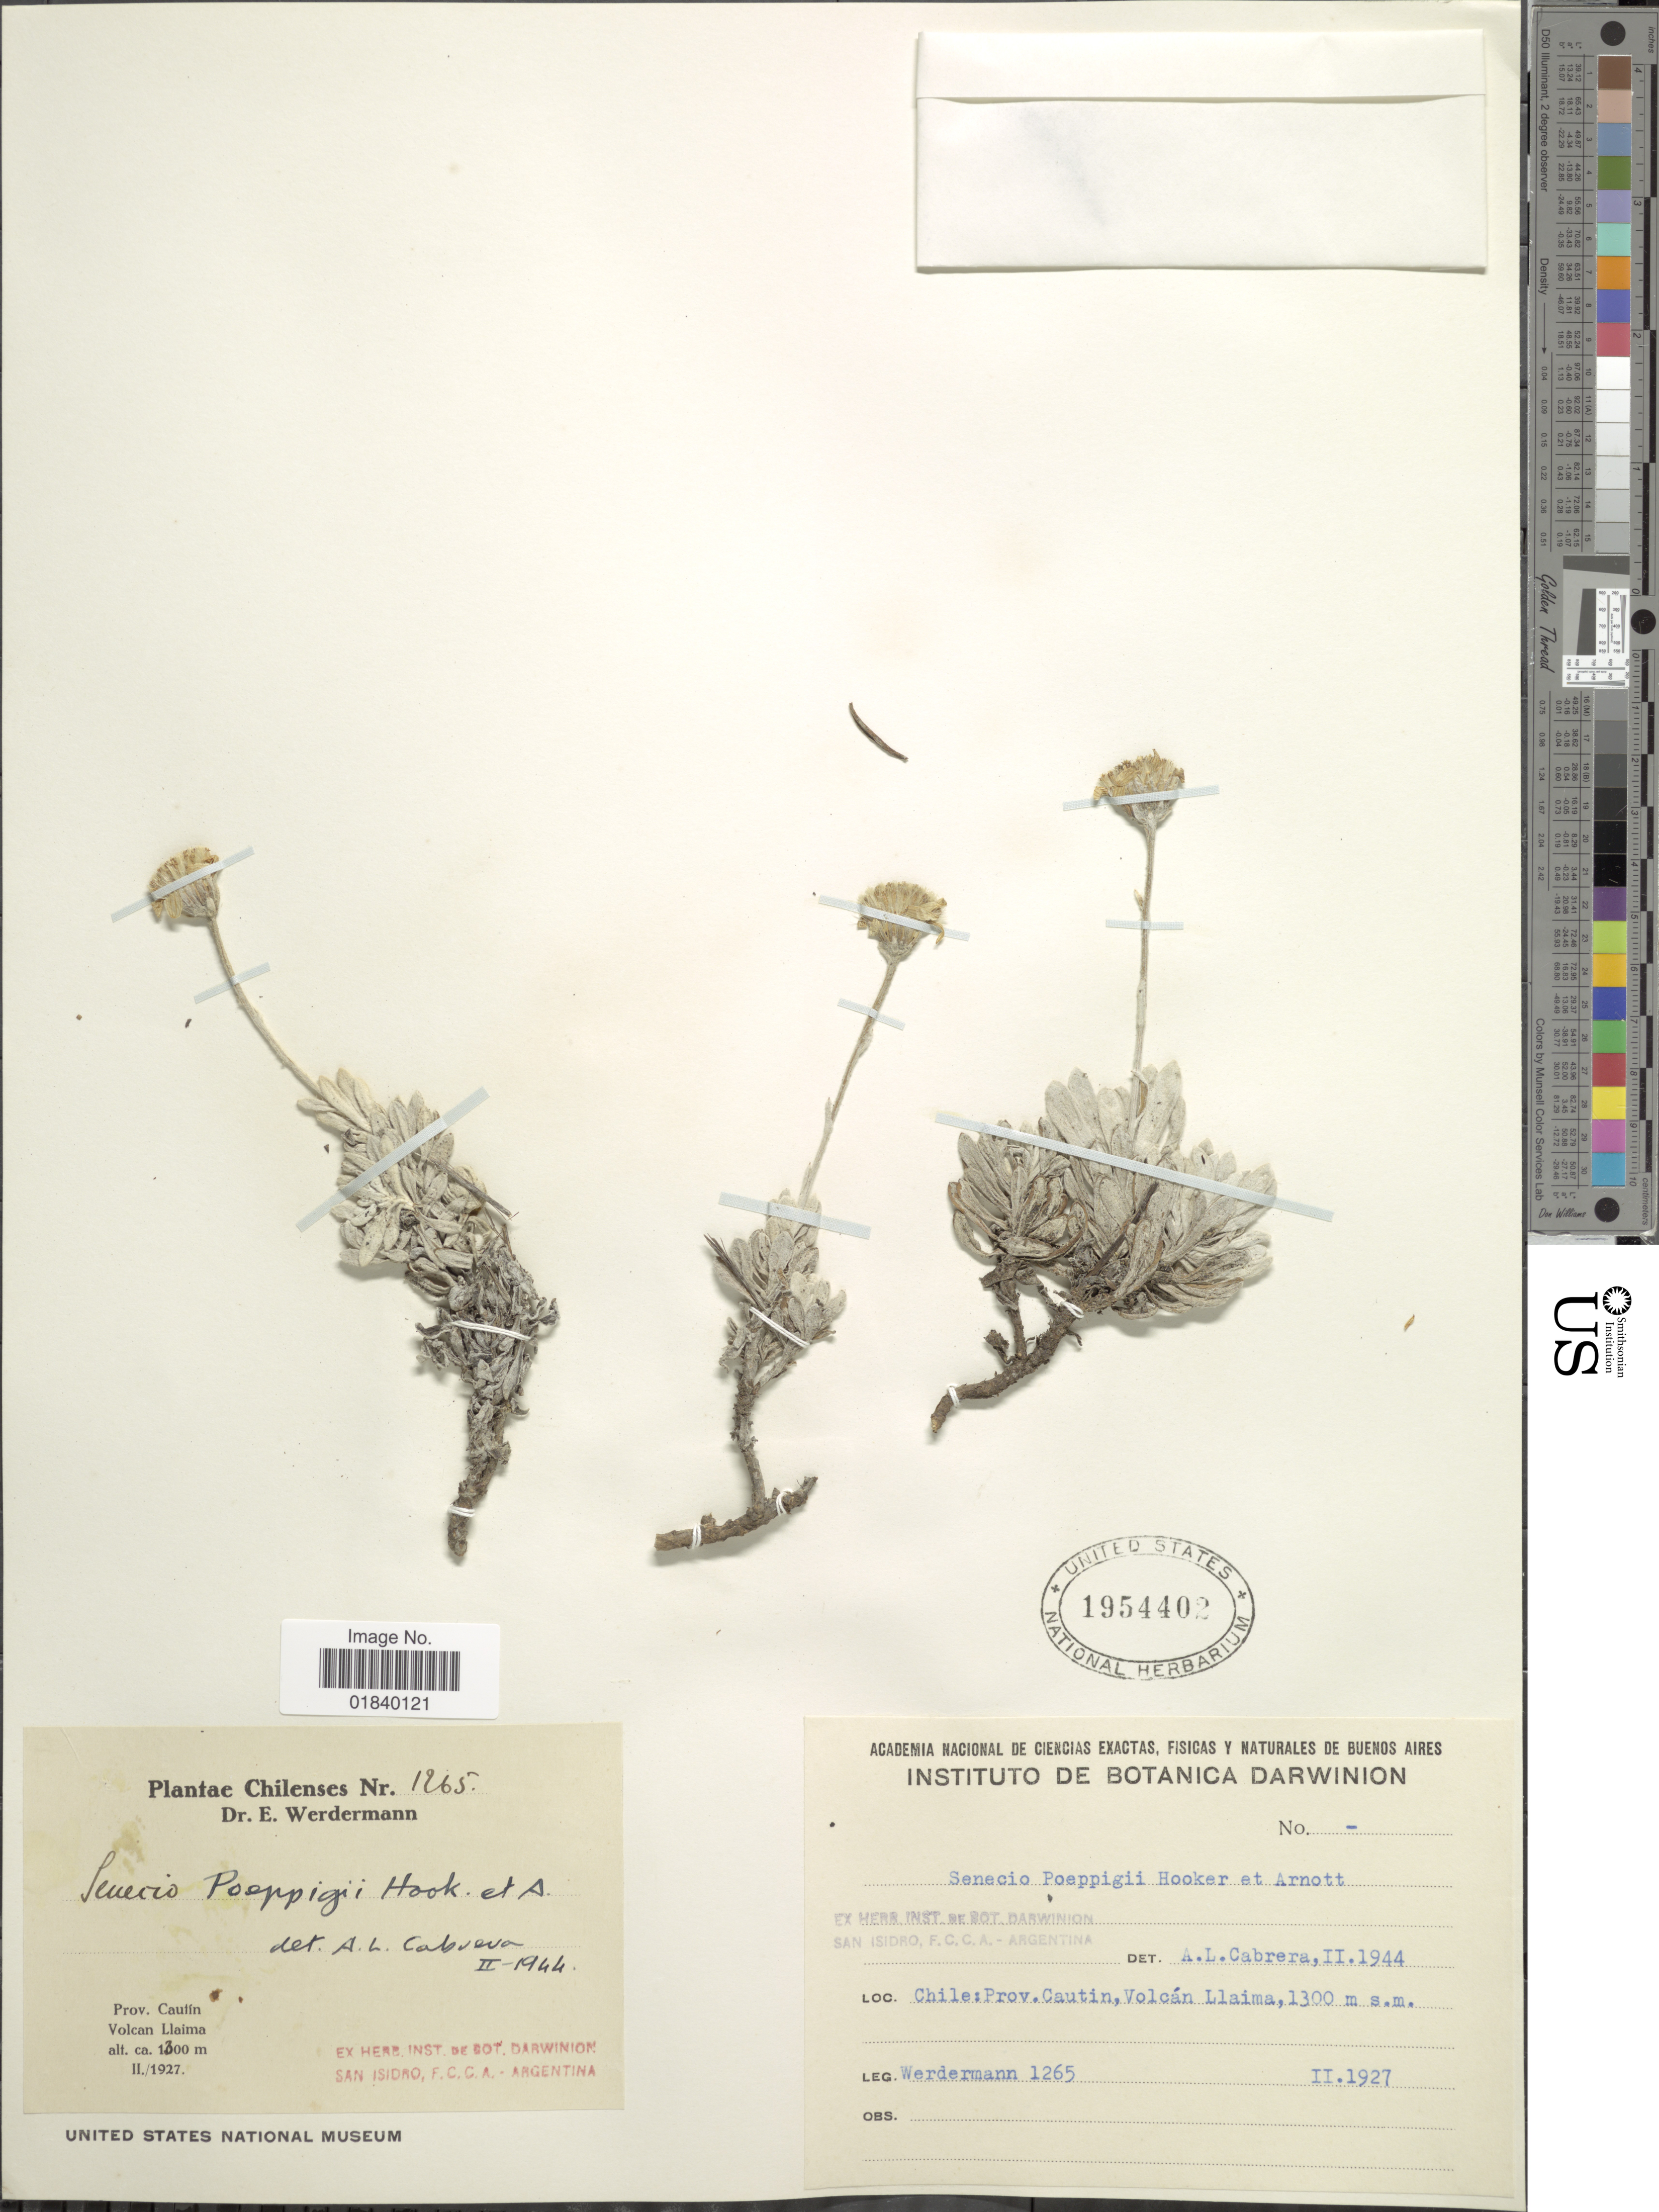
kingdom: Plantae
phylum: Tracheophyta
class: Magnoliopsida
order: Asterales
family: Asteraceae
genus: Senecio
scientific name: Senecio poeppigii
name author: (DC.) Cuatrec.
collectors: E. Werdermann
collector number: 1265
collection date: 1927-02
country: Chile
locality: Chile: Prov. Cautin. Volcan Llaima.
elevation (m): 1300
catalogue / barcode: US 1954402